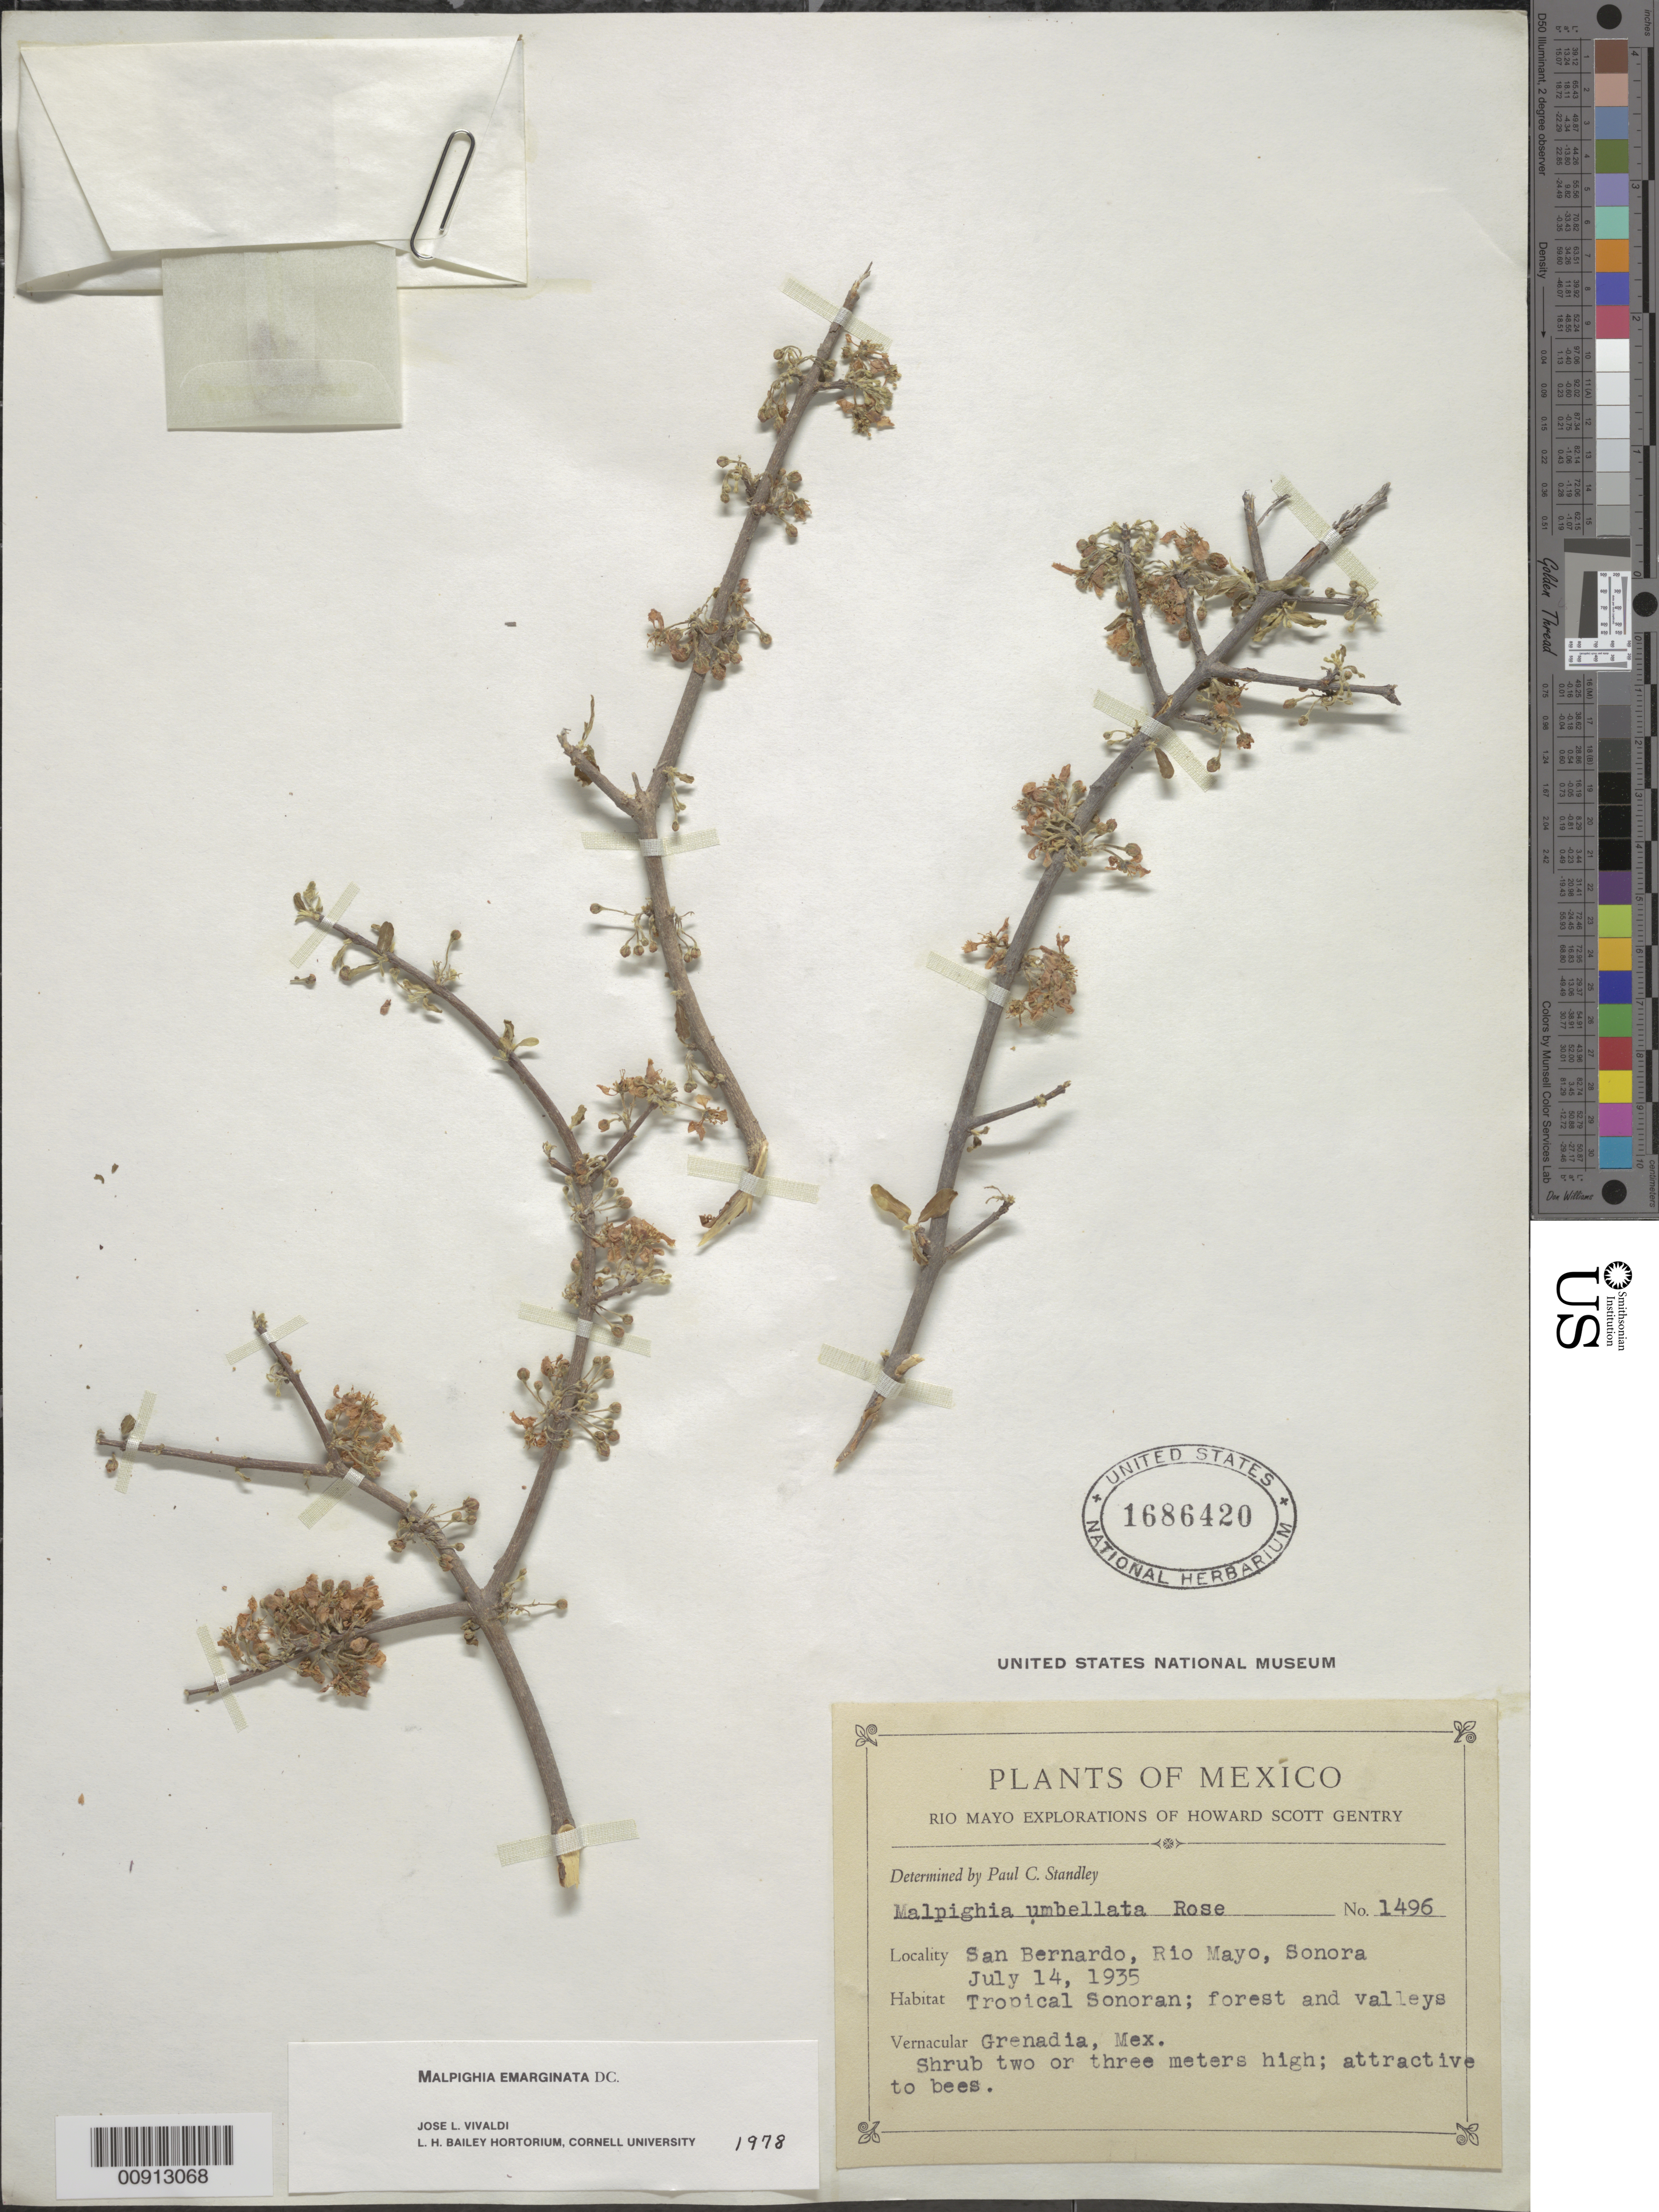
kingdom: Plantae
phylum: Tracheophyta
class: Magnoliopsida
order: Malpighiales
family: Malpighiaceae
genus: Malpighia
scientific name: Malpighia emarginata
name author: DC.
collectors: H. S. Gentry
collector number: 1496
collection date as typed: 14 Jul 1935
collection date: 1935-07-14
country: Mexico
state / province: Sonora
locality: San Bernardo, Río Mayo, Sonora.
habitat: Tropical Sonoran; forest and valleys.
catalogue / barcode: US 1686420